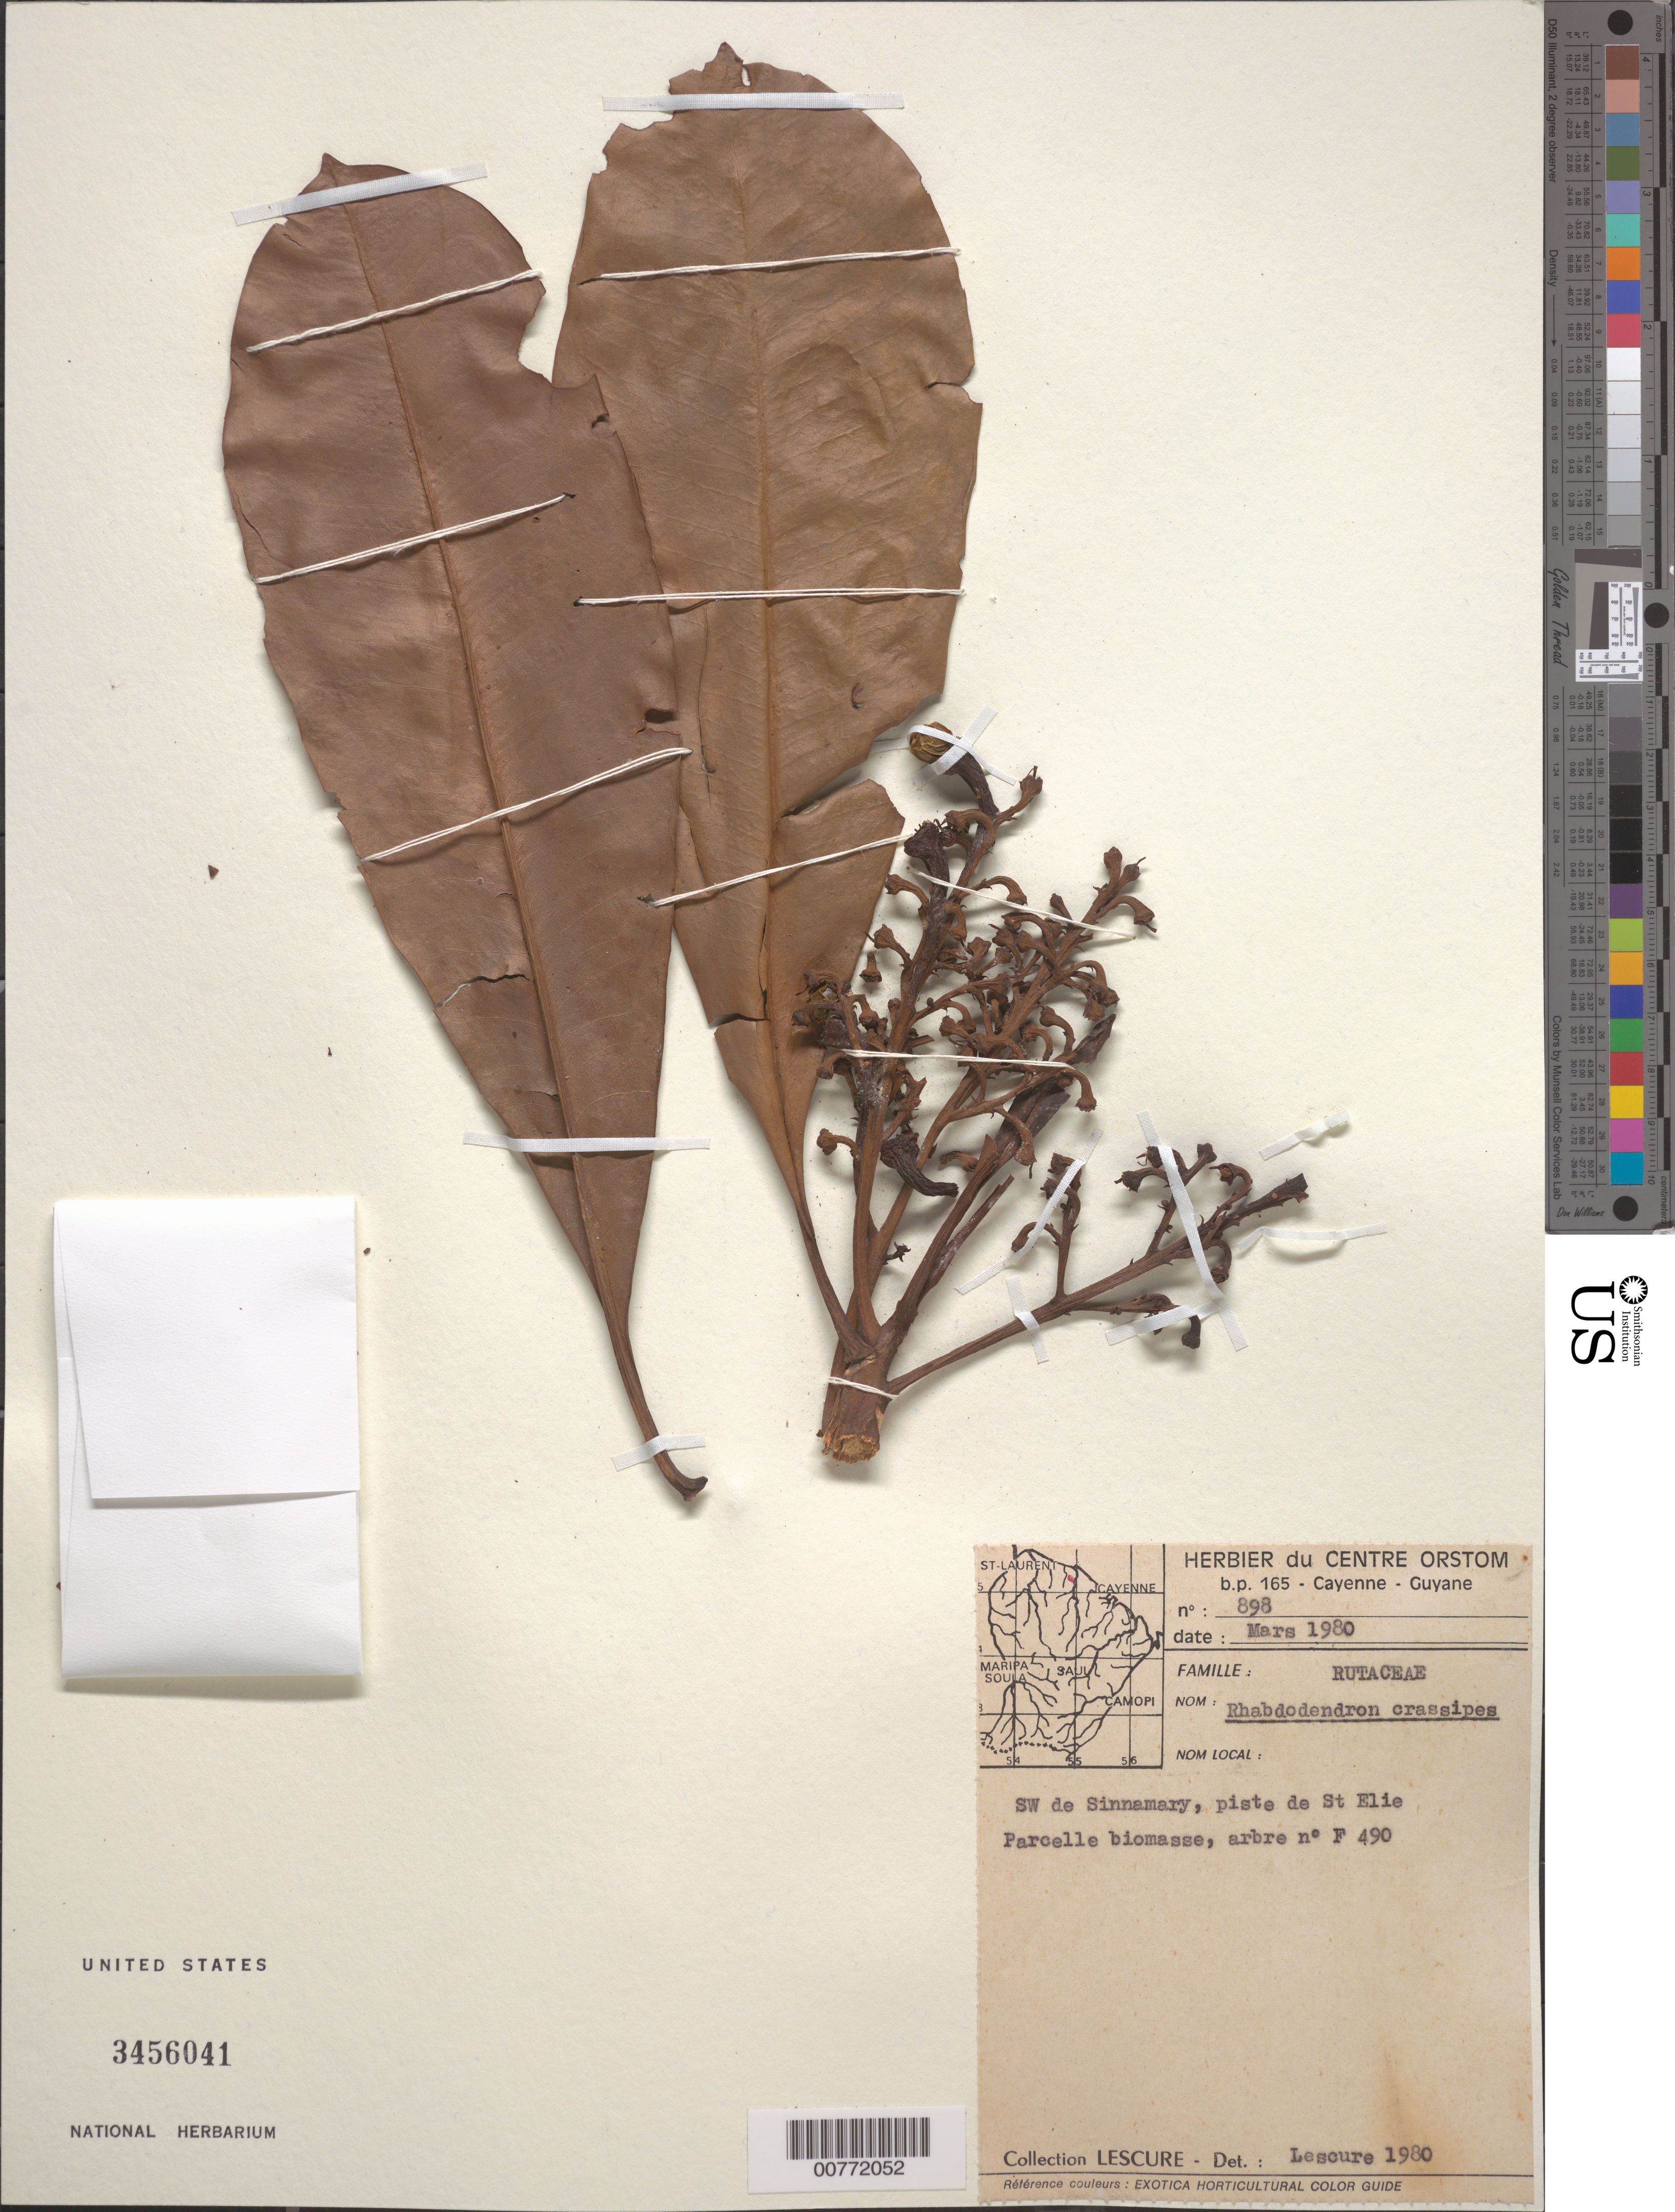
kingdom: Plantae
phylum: Tracheophyta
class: Magnoliopsida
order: Caryophyllales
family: Rhabdodendraceae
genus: Rhabdodendron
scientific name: Rhabdodendron crassipes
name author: (Spruce ex Benth.) Huber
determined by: Lescure, J.- P.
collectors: J.-P. Lescure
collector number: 898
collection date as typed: Mar-80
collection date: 1980-03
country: French Guiana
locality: Piste de Saint-Élie, SW de Sinnamary, Parcelle Biomasse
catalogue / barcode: US 3456041